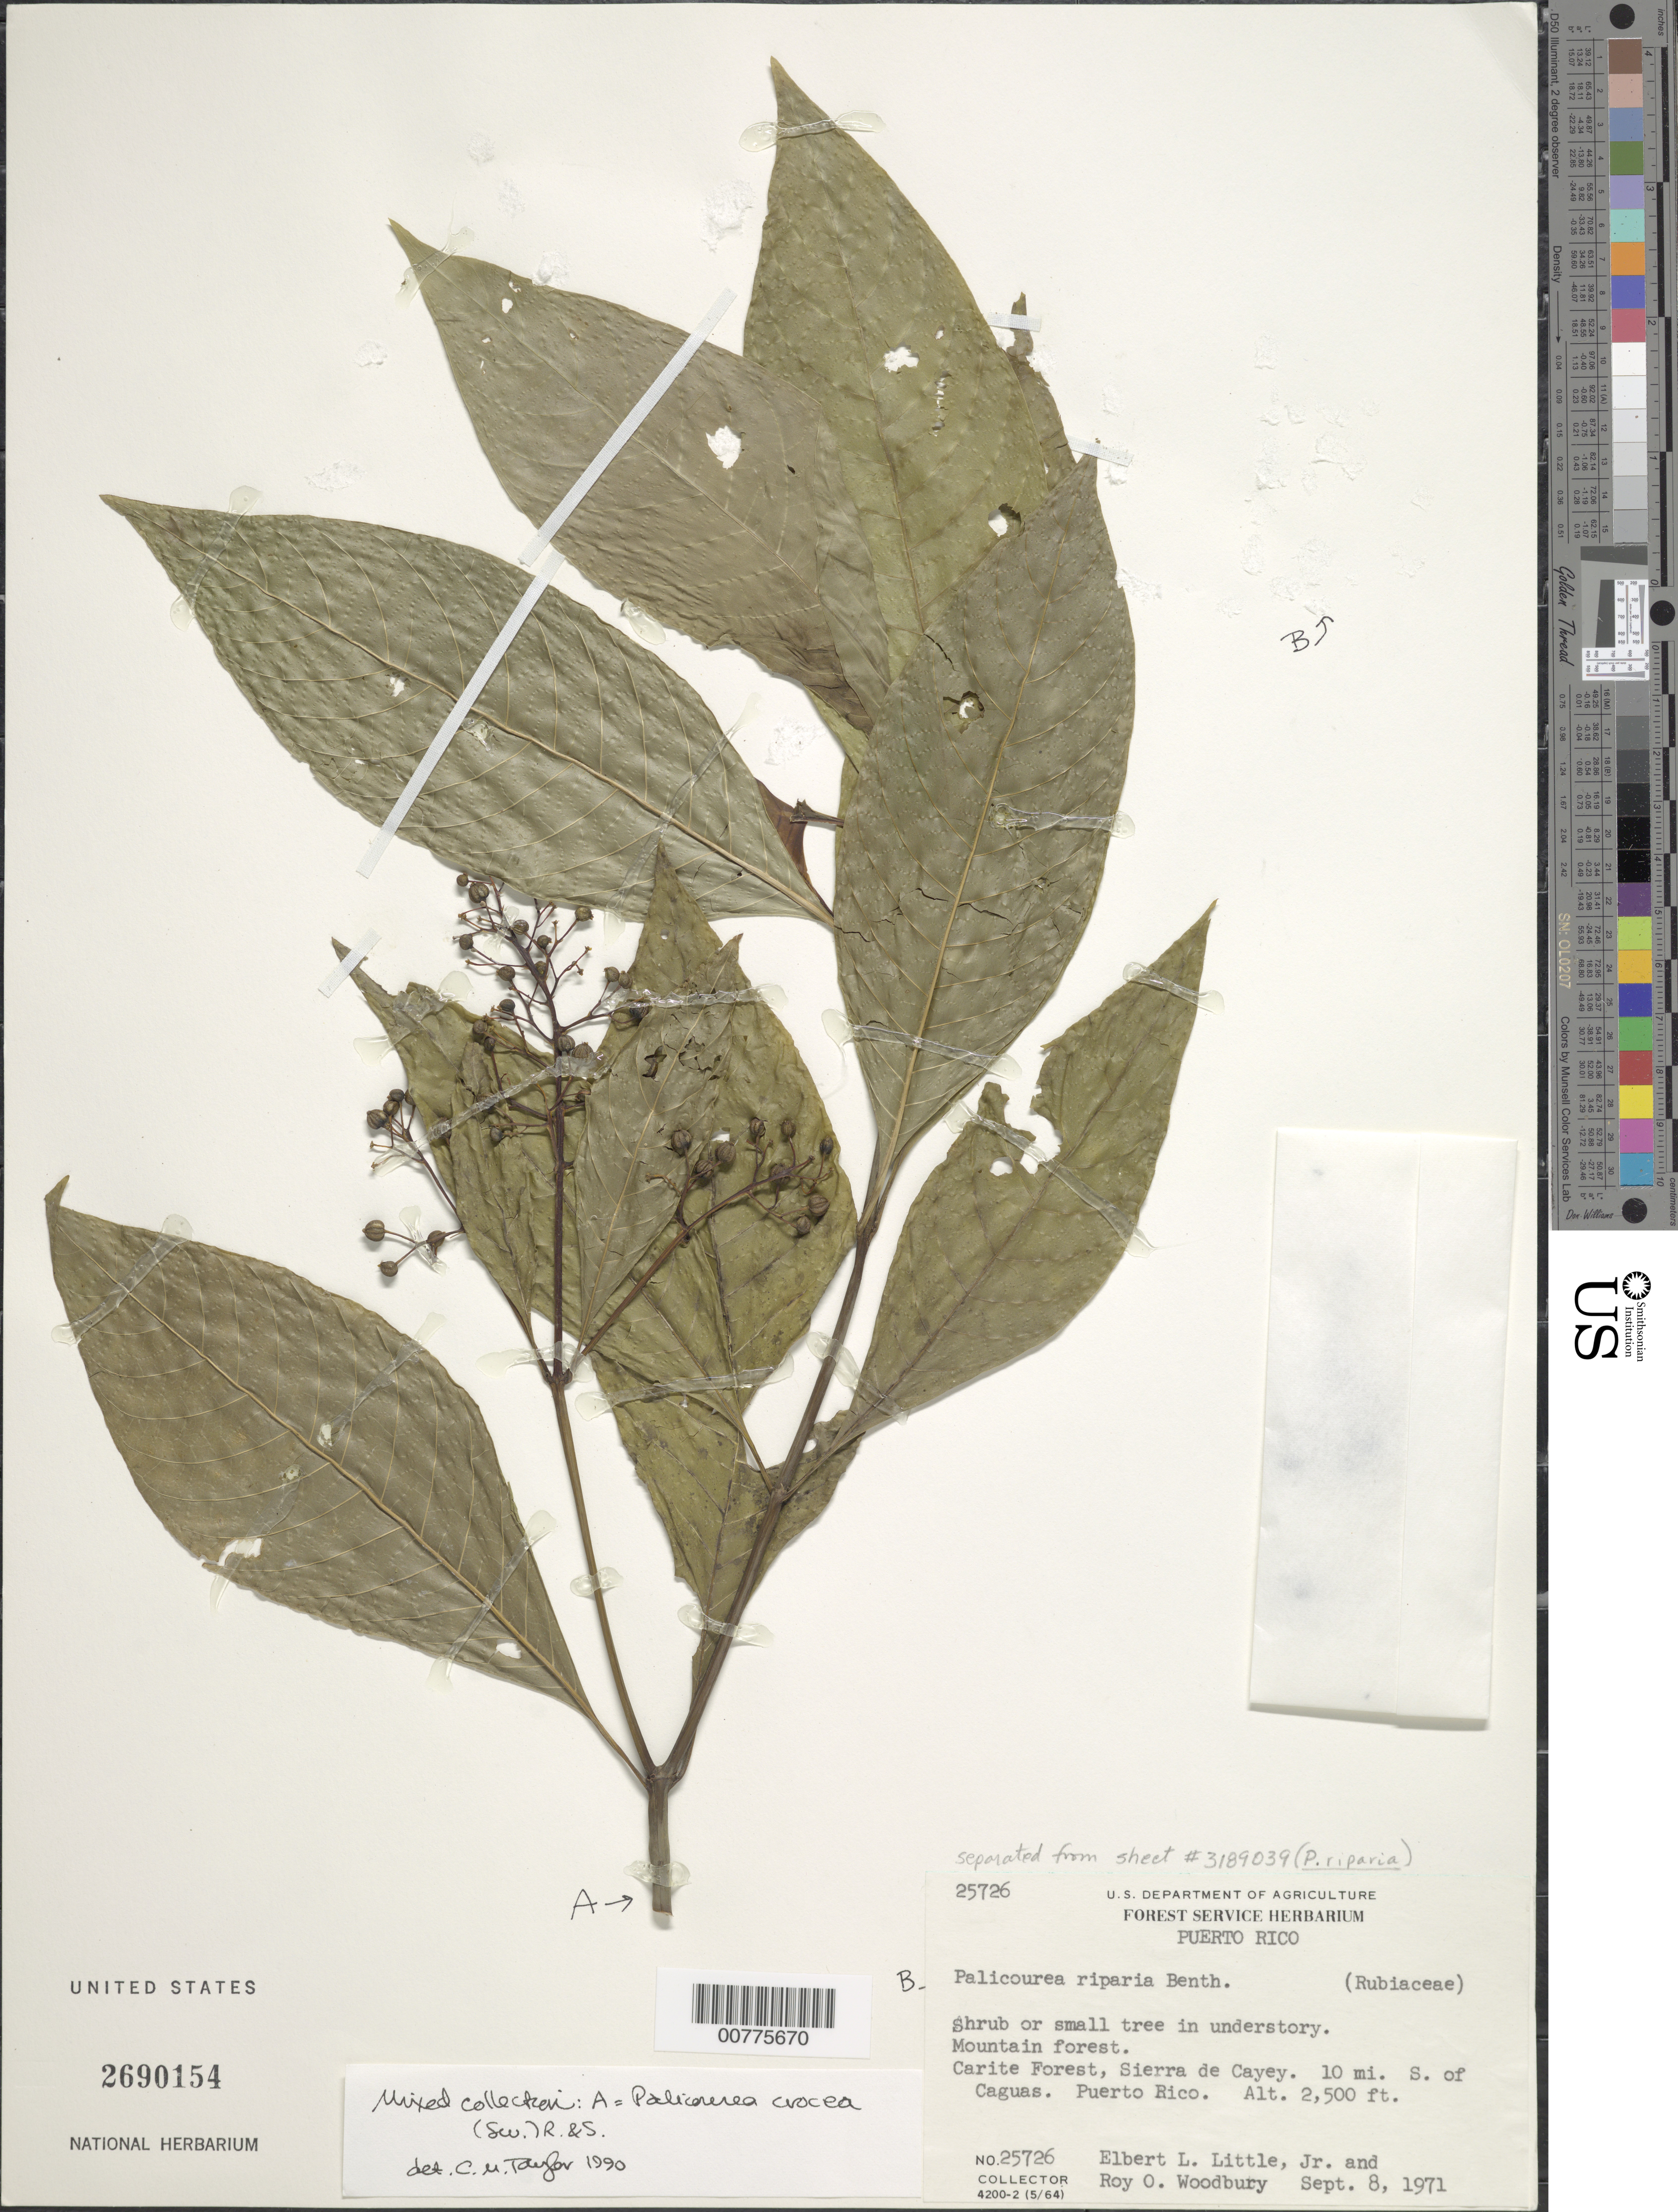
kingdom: Plantae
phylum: Tracheophyta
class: Magnoliopsida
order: Gentianales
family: Rubiaceae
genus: Palicourea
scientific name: Palicourea crocea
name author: (Sw.) Schult.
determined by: Taylor, Charlotte M.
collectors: E. L. Little & R. O. Woodbury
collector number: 25726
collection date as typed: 08 Sep 1971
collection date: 1971-09-08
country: Puerto Rico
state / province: Cayey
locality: Carite Forest, Sierra de Cayey, 10 mi S of Caguas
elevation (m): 762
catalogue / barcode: US 2690154